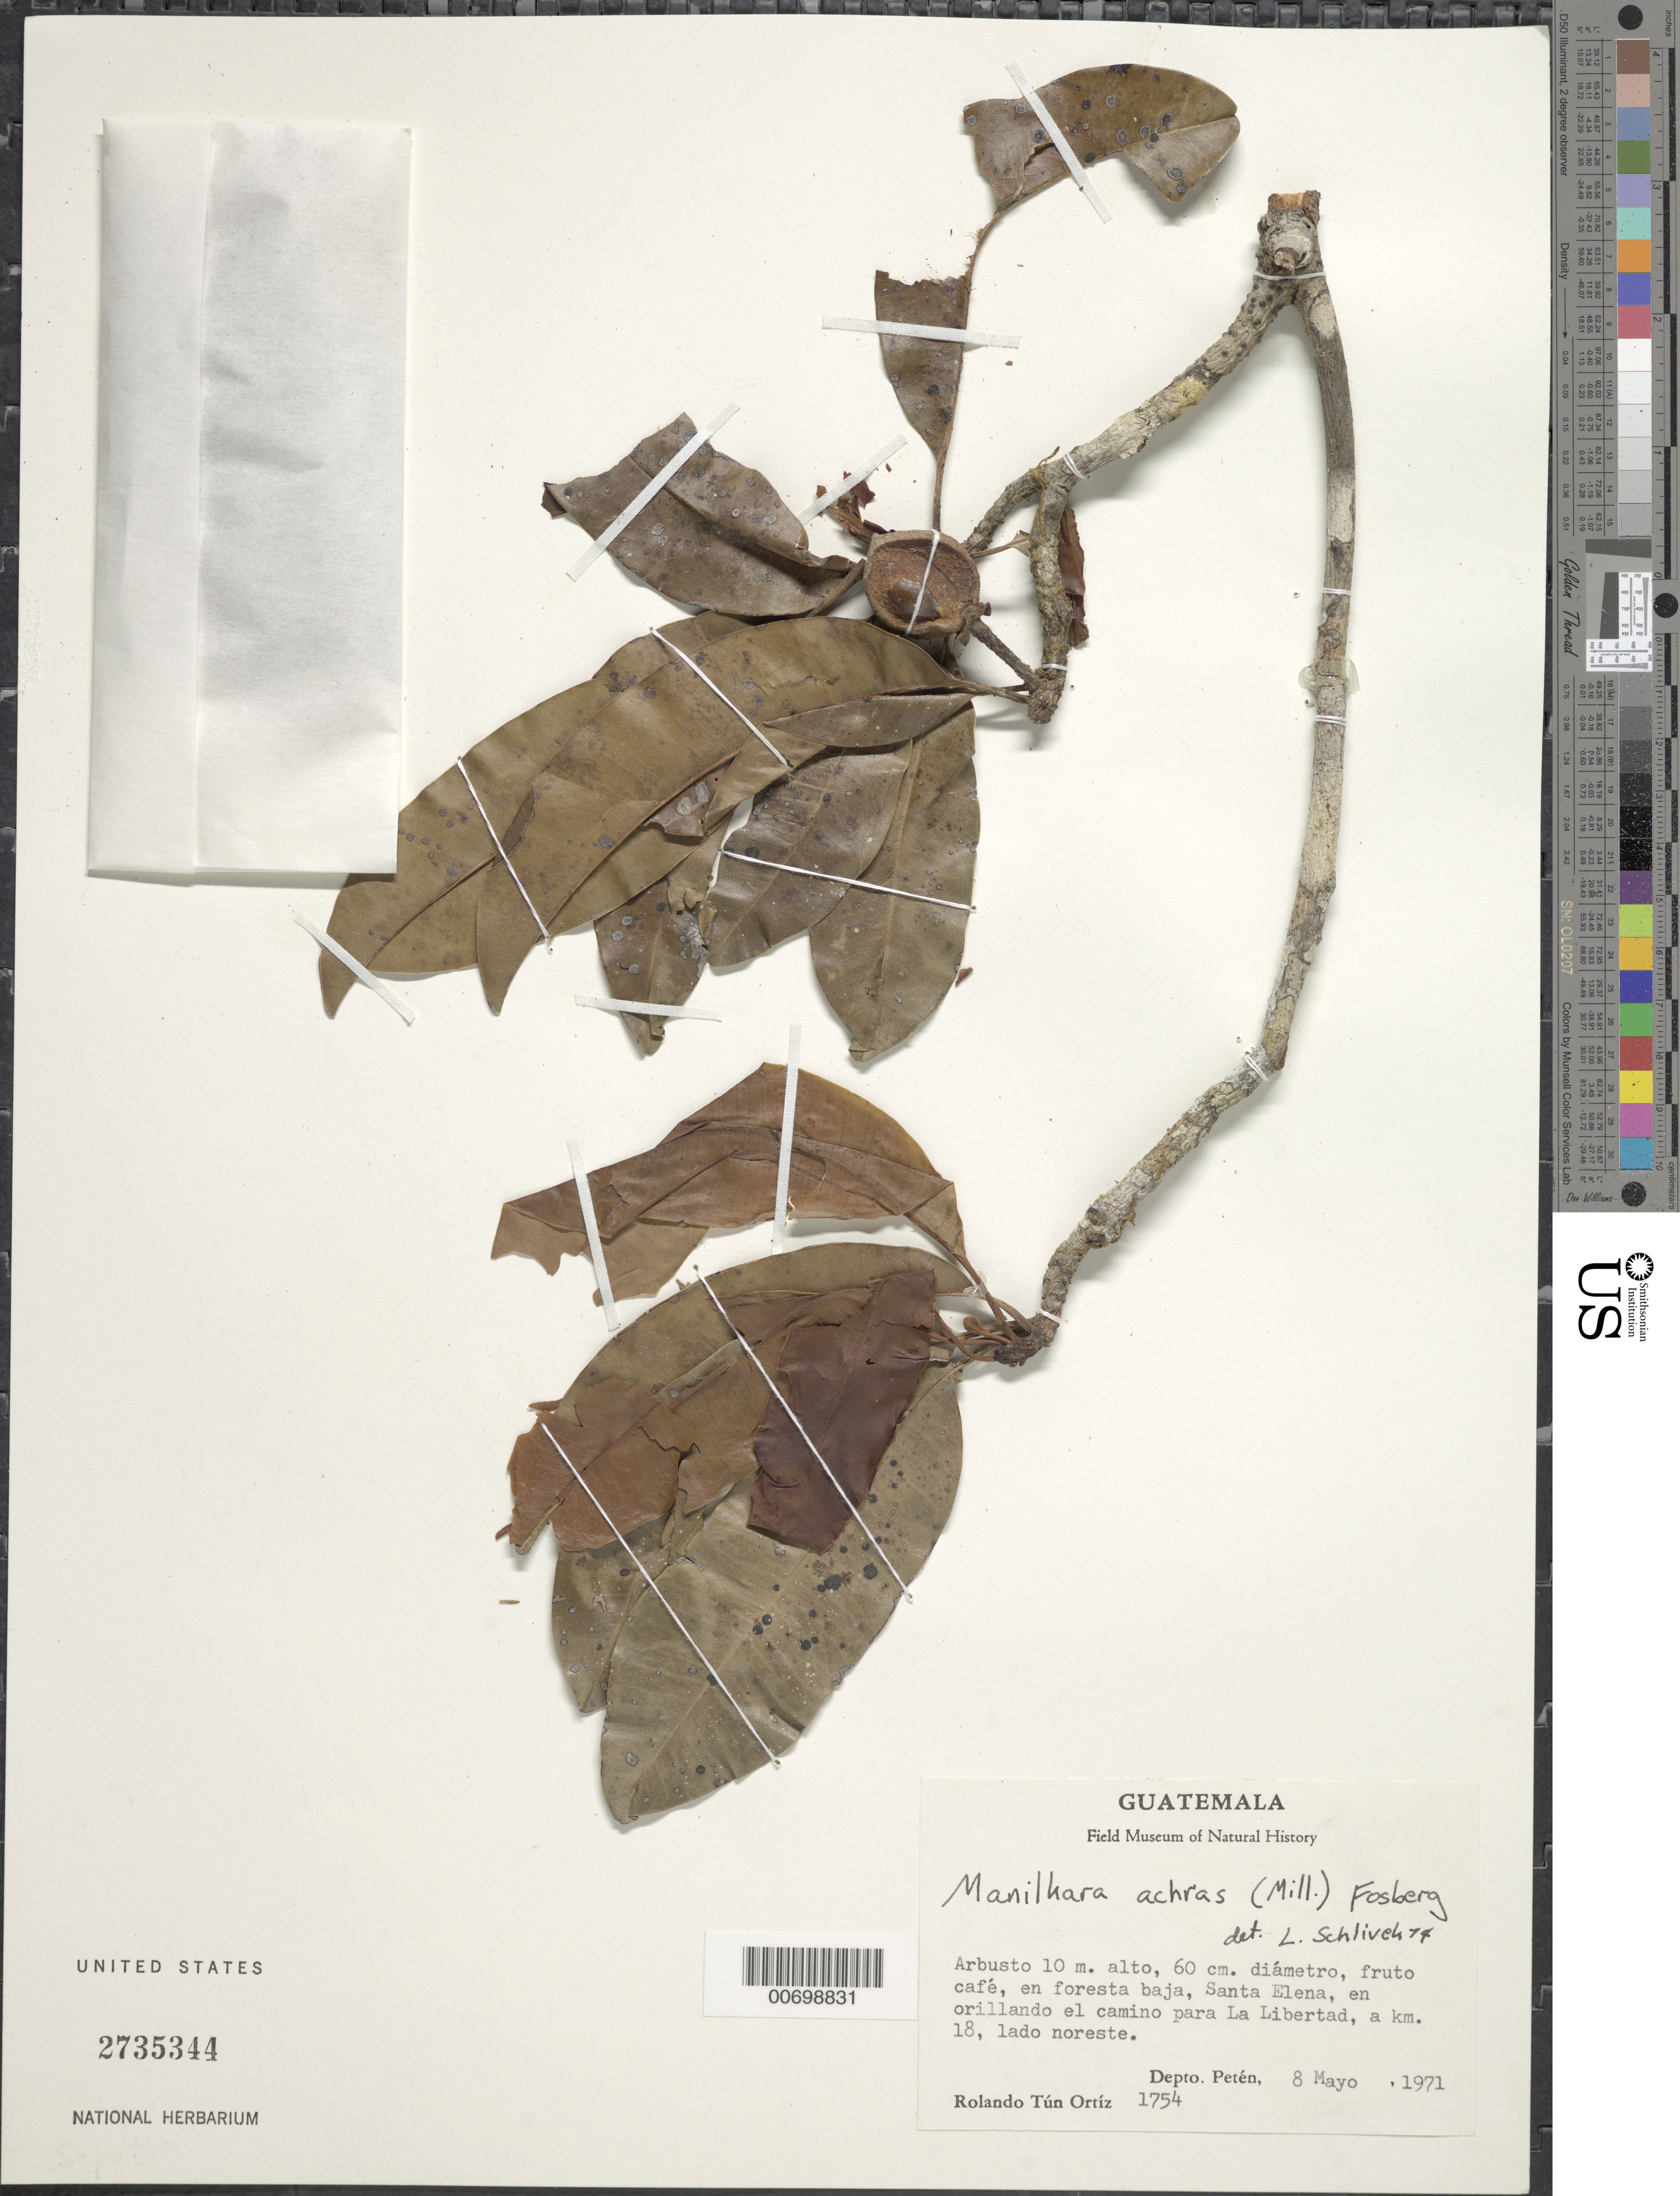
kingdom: Plantae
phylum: Tracheophyta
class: Magnoliopsida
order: Ericales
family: Sapotaceae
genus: Manilkara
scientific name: Manilkara zapota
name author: (L.) P. Royen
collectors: R. Tún Ortiz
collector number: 1754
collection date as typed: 05 Aug 1971 or 08 May 1971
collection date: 1971-05-08 or 1971-08-05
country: Guatemala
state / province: El Petén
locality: Santa Elena, orillando el camino para la Libertad, a km 18, lado NO.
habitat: foresta baja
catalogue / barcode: US 2735344